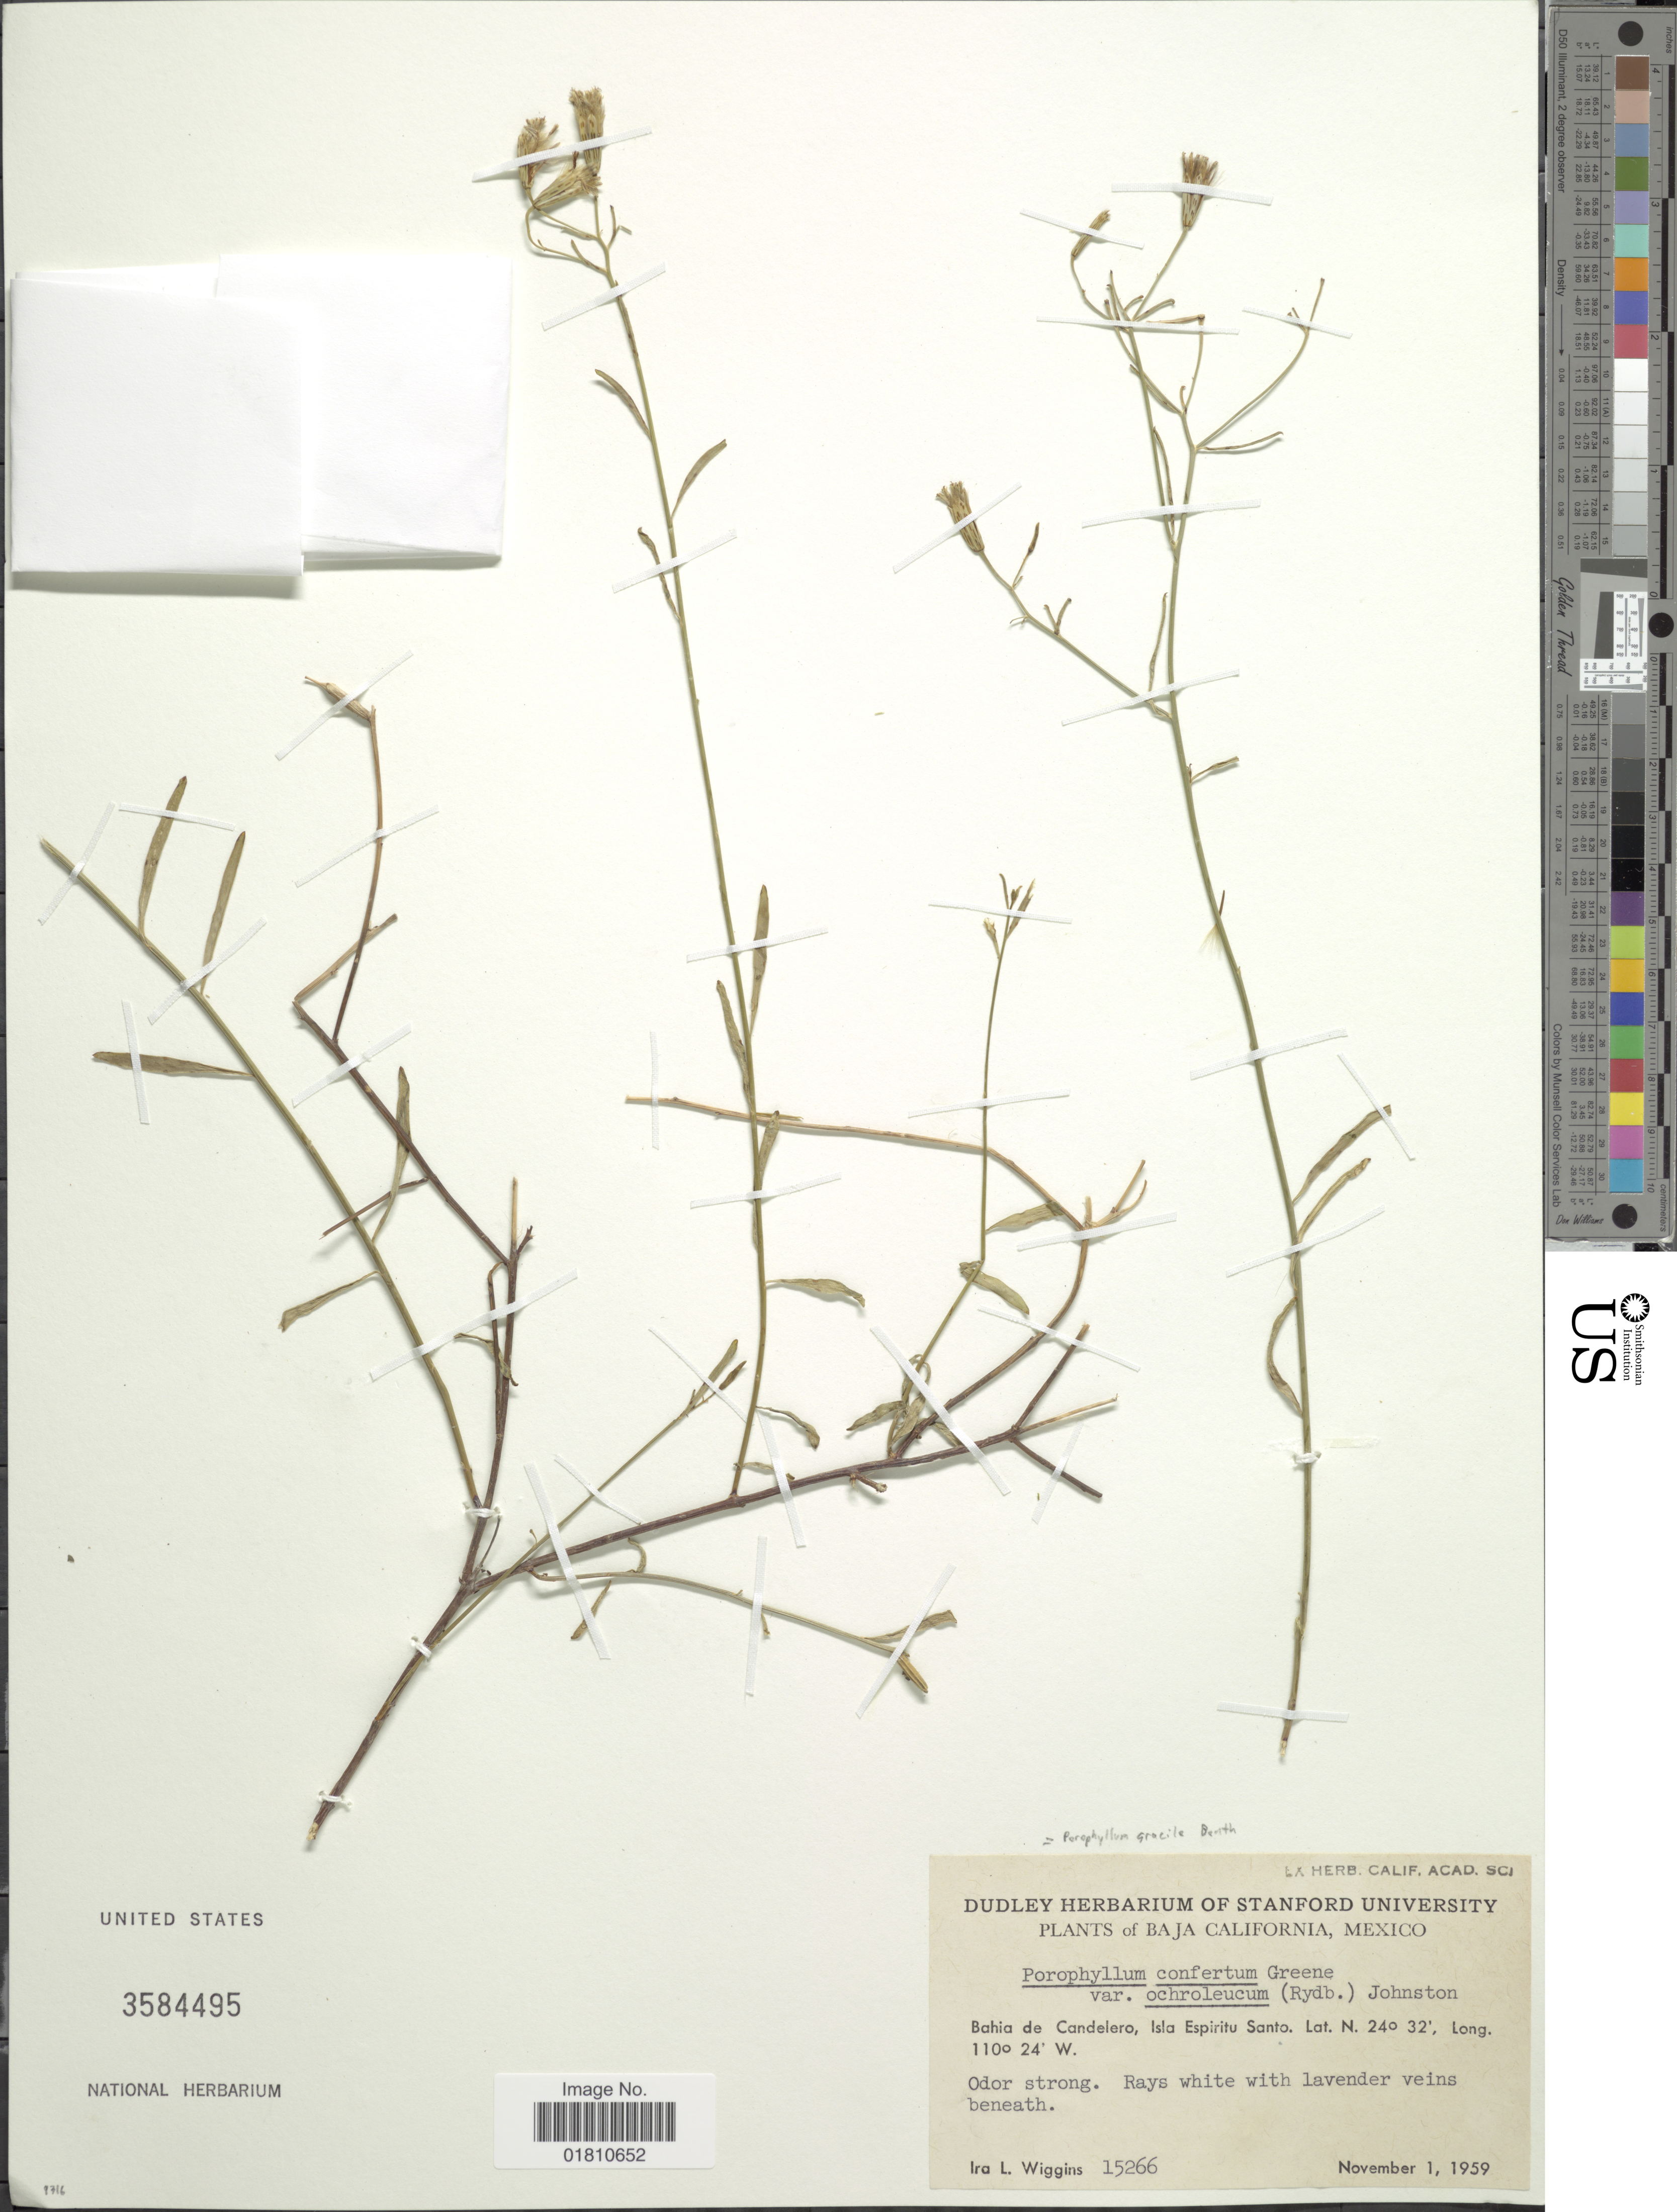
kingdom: Plantae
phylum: Tracheophyta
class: Magnoliopsida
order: Asterales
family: Asteraceae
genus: Porophyllum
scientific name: Porophyllum gracile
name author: Benth.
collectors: I. L. Wiggins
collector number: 15266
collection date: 1959-11-01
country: Mexico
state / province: Baja California Sur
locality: Bahia de Candelero, Isla Espiritu Santo.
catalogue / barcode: US 3584495